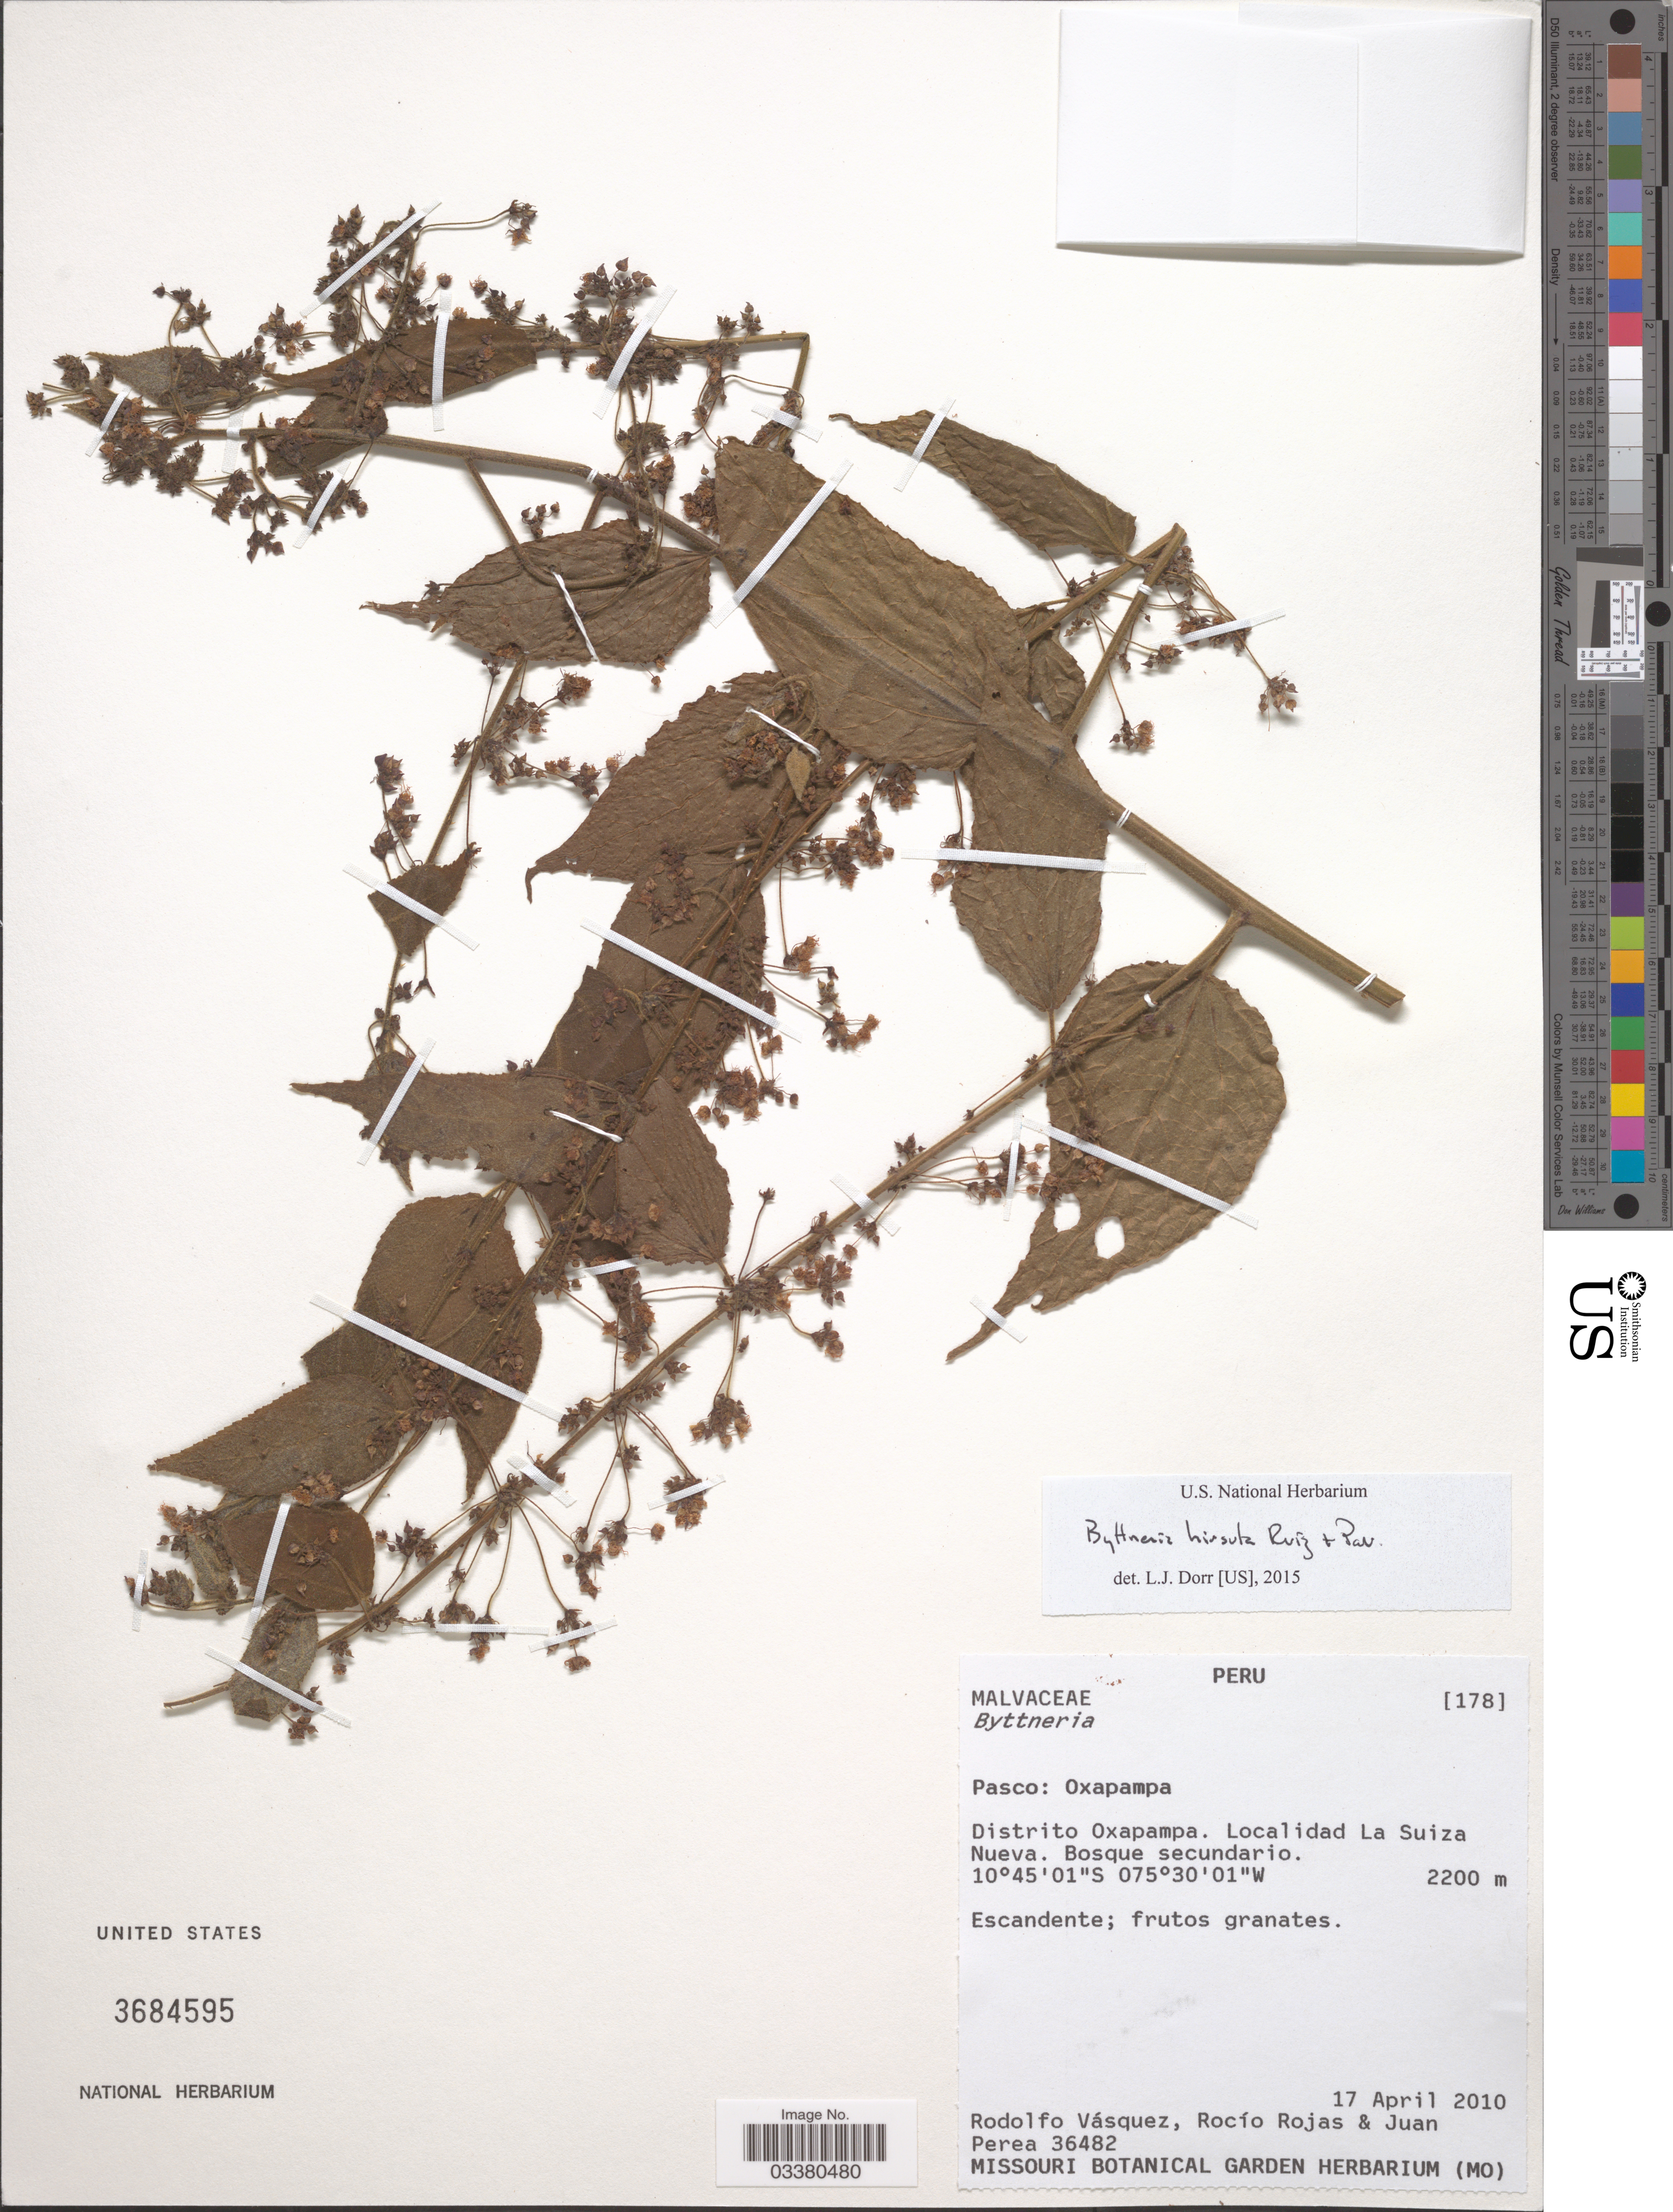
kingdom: Plantae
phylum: Tracheophyta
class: Magnoliopsida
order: Malvales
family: Malvaceae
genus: Byttneria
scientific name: Byttneria hirsuta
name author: Ruiz & Pav.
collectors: R. Vásquez, R. Rojas & J. Perea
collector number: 36482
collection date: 2010-04-17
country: Peru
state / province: Pasco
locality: Oxapampa. Distrito Oxapampa. Localidad La Suiza Nueva.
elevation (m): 2200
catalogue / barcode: US 3684595